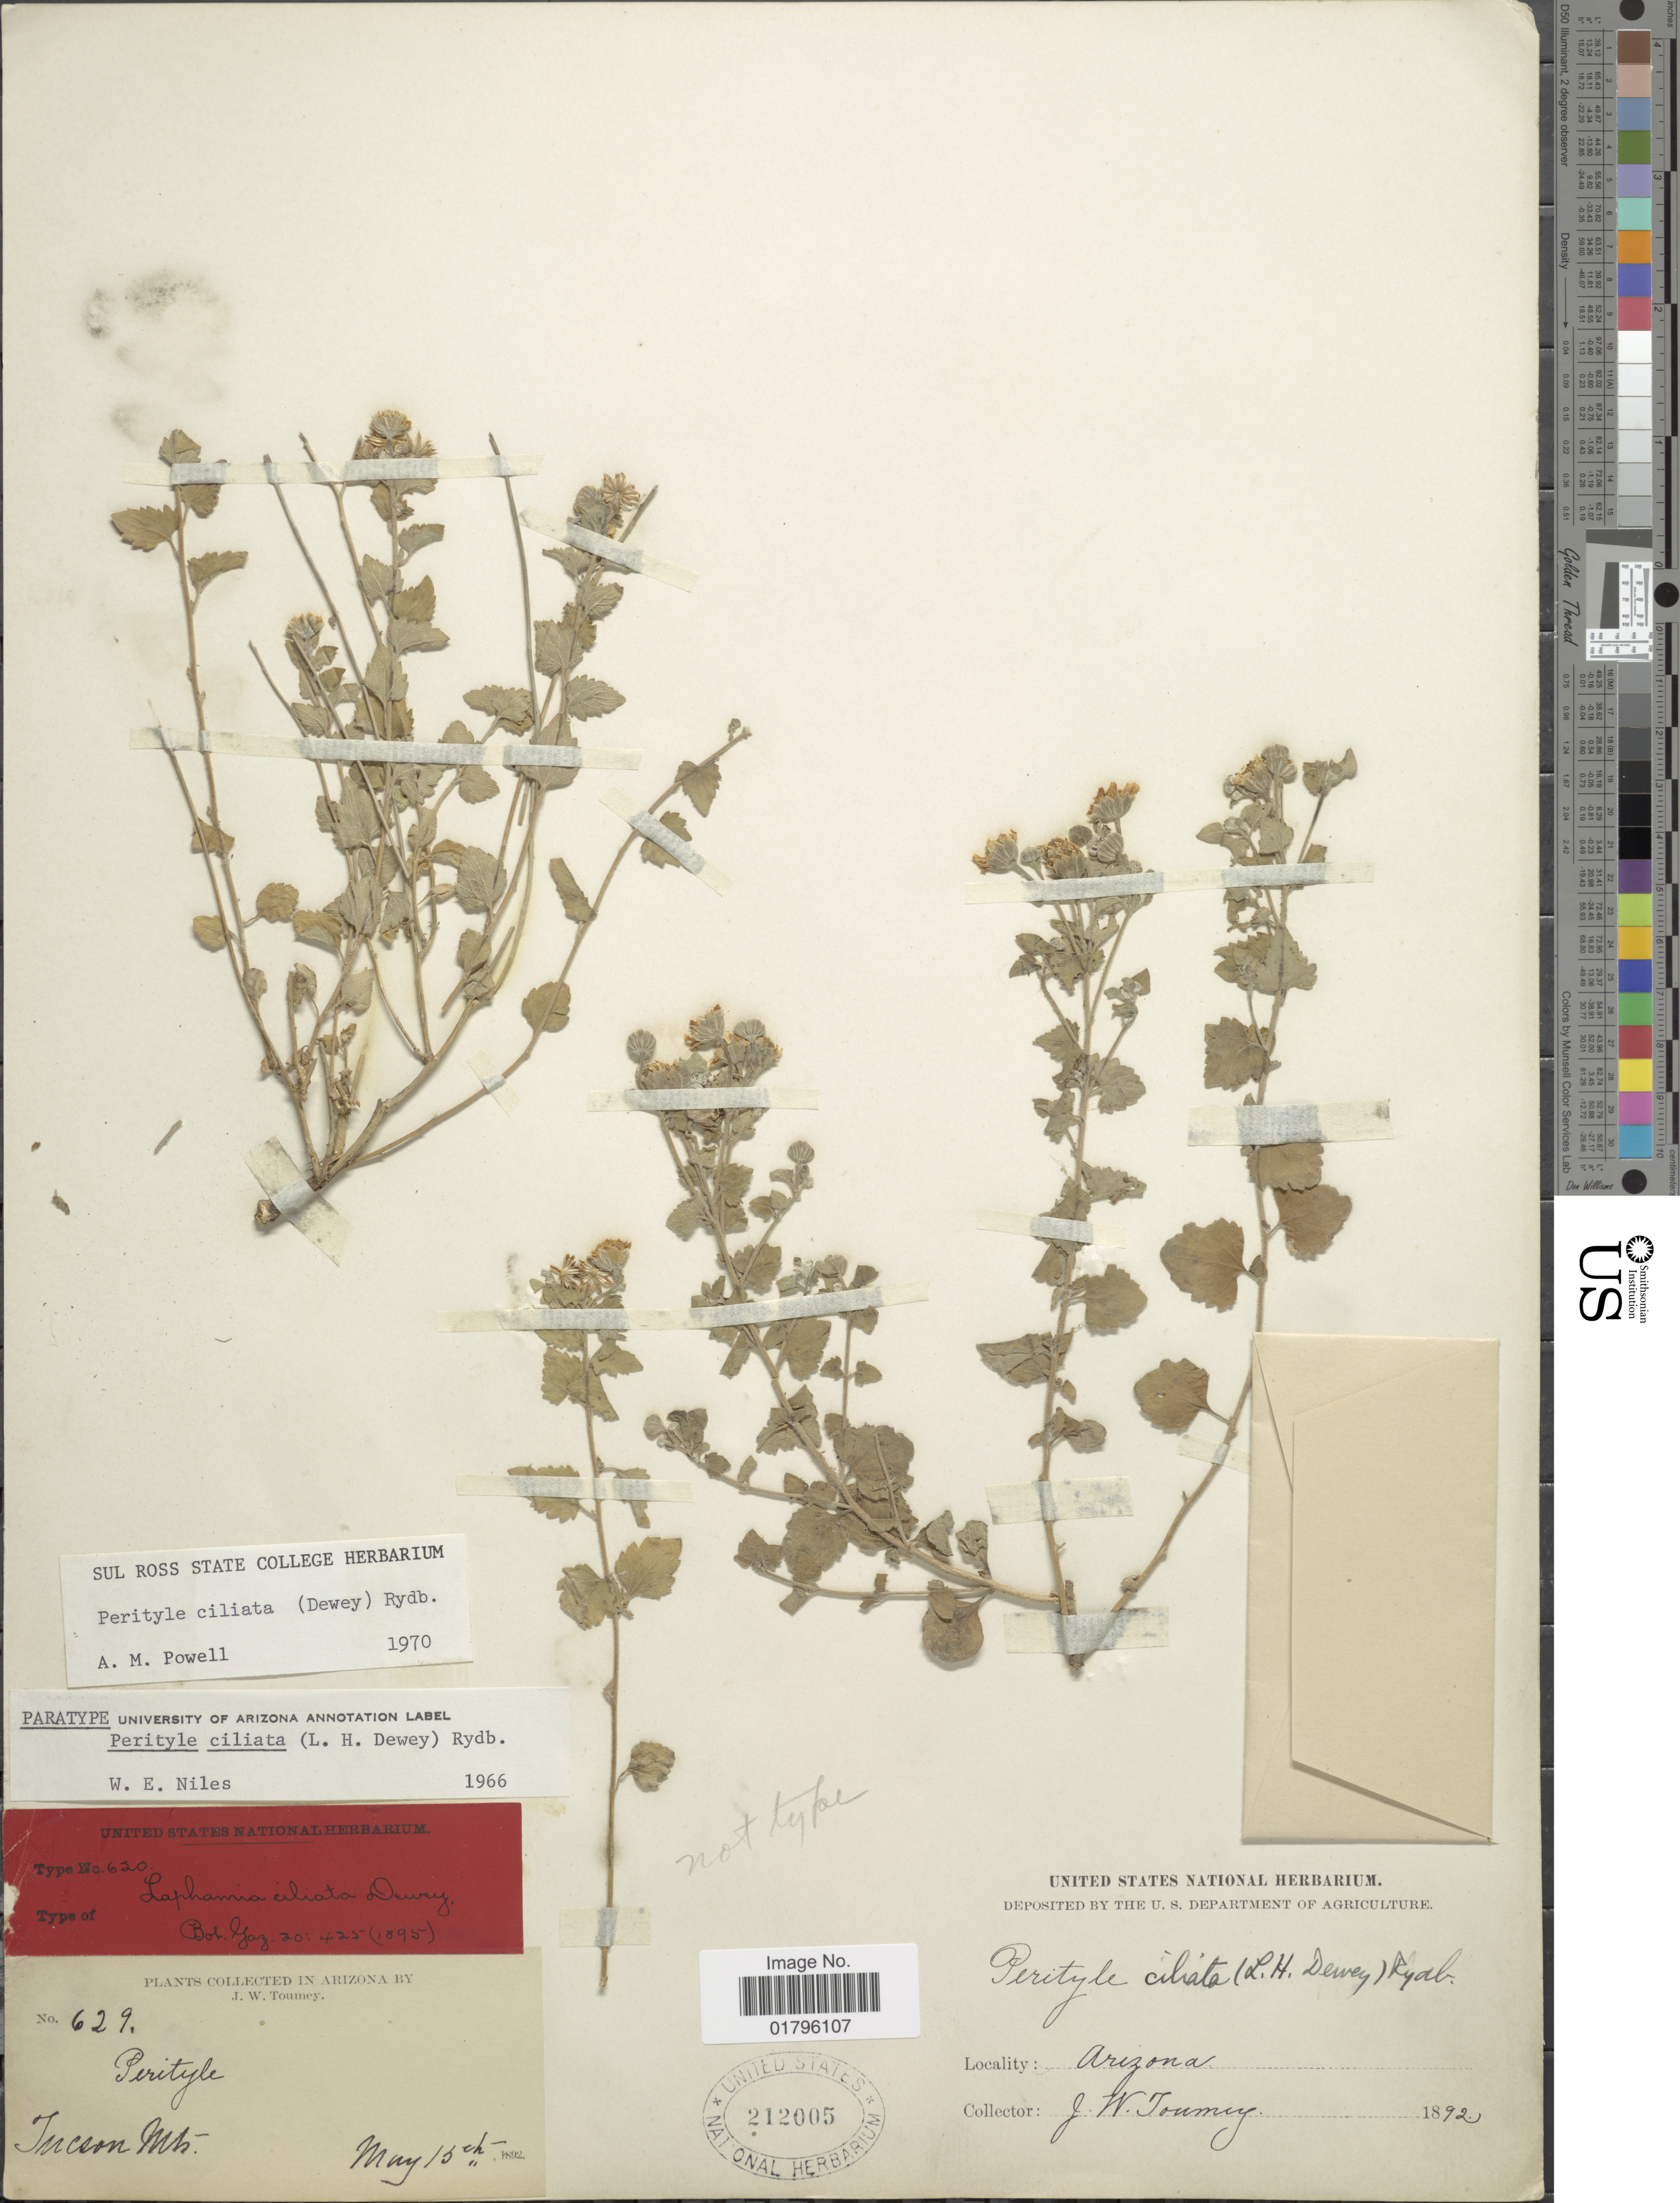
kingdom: Plantae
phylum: Tracheophyta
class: Magnoliopsida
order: Asterales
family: Asteraceae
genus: Perityle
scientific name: Perityle ciliata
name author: (L.H. Dewey) Rydb.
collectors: J. Tourney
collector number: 629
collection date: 1892-05-15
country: United States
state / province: Arizona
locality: Tucson Mts.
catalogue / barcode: US 212005